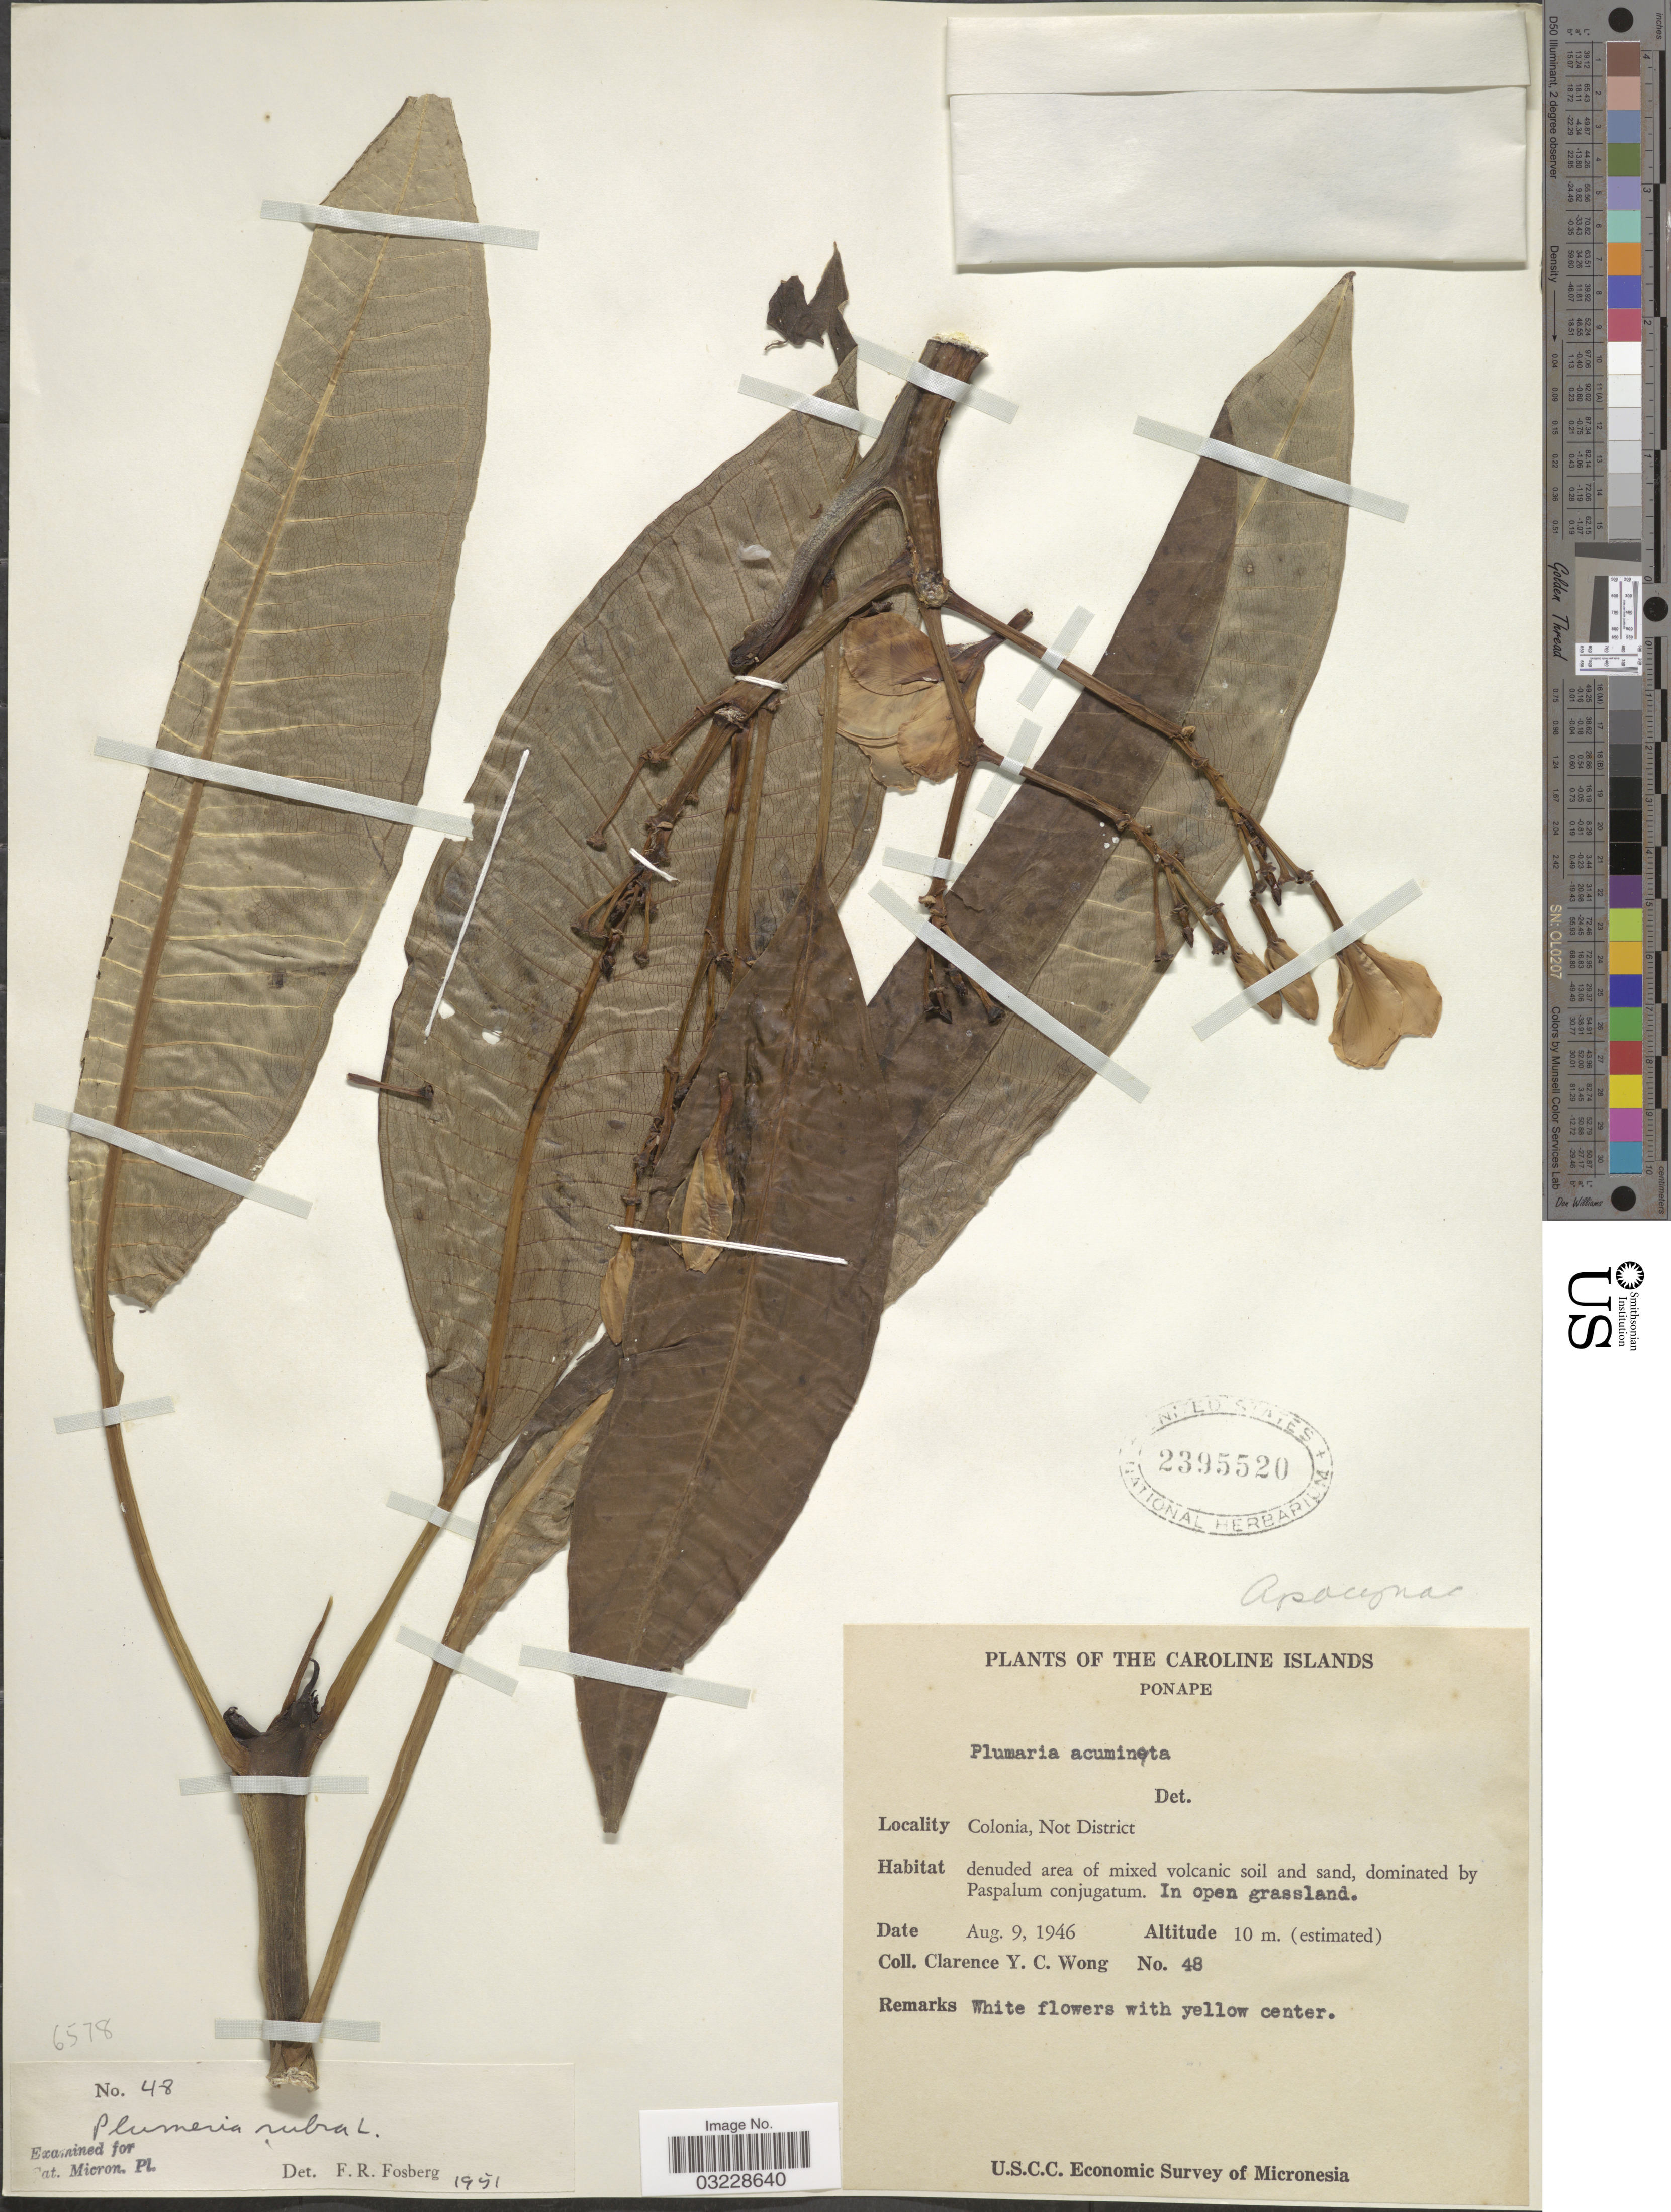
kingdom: Plantae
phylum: Tracheophyta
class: Magnoliopsida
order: Gentianales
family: Apocynaceae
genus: Plumeria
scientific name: Plumeria rubra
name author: L.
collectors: C. Y. C. Wong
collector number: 48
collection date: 1946-08-09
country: Micronesia, Federated States of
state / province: Pohnpei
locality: Caroline Islands. Ponape. Colonia, Not District.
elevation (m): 10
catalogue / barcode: US 2395520